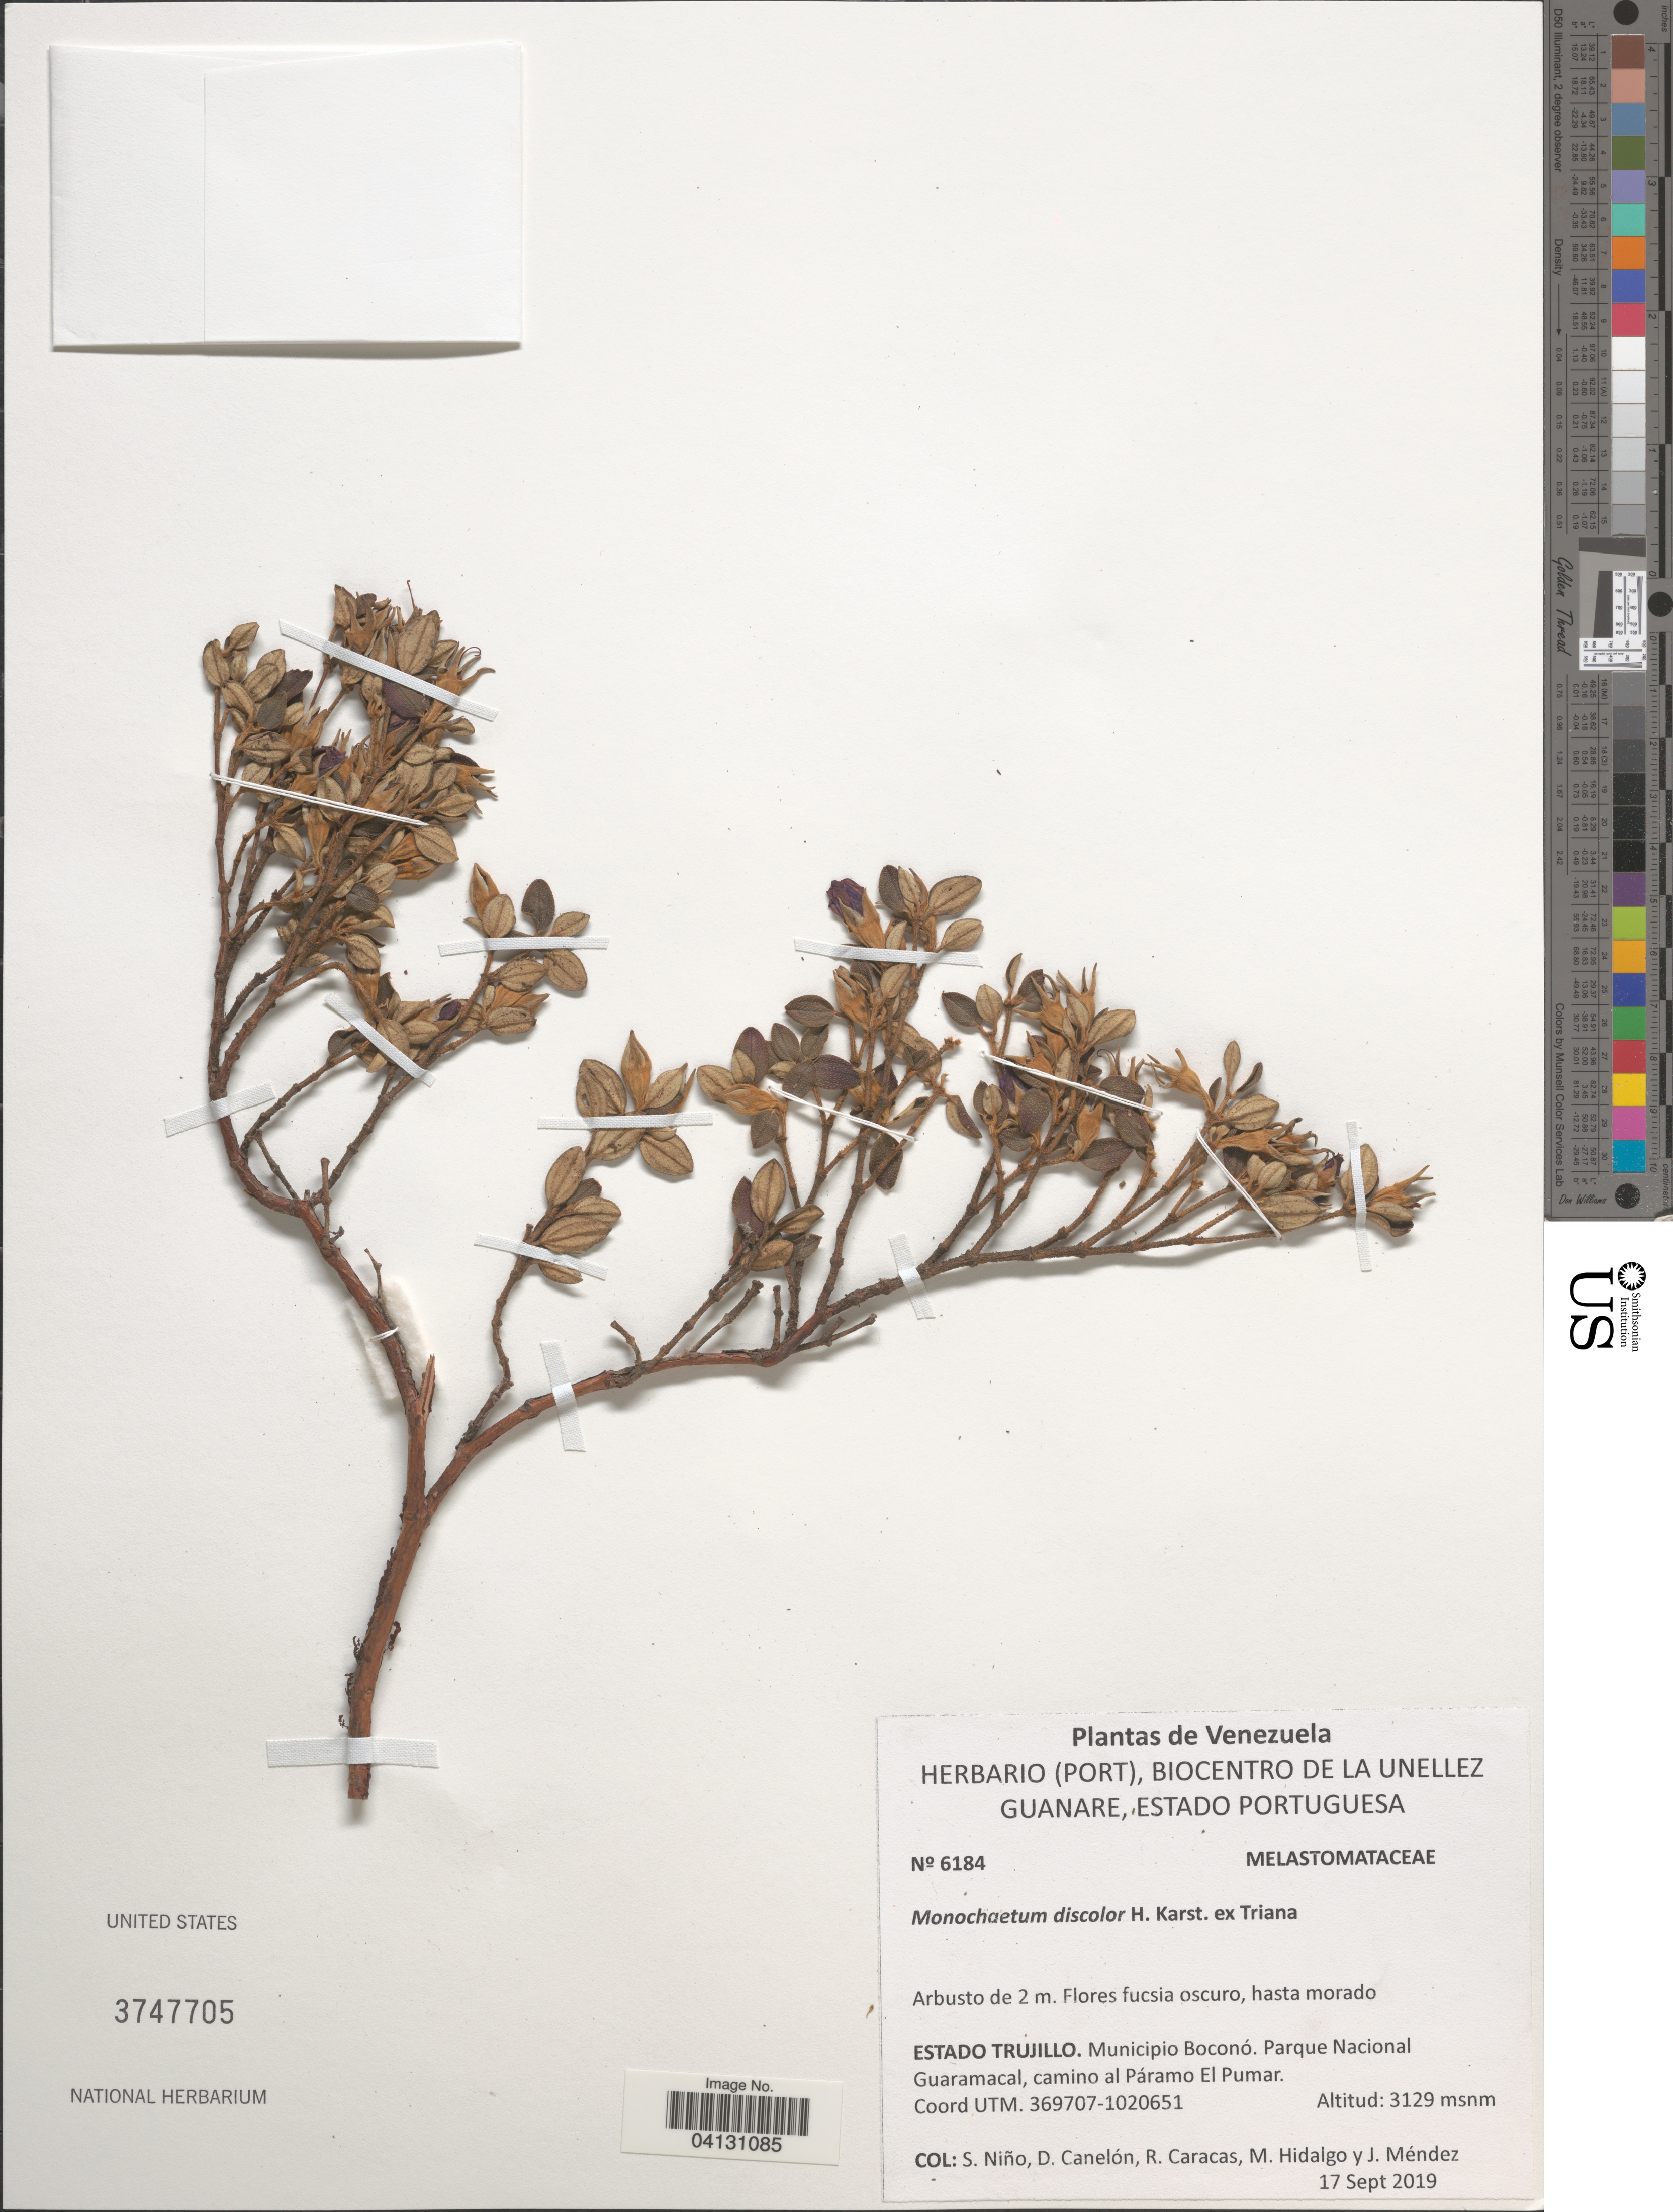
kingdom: Plantae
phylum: Tracheophyta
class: Magnoliopsida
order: Myrtales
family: Melastomataceae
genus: Monochaetum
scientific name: Monochaetum discolor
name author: (Triana) H. Karst.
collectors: S. M. Niño, D. Canelón, R. Caracas, M. Hidalgo & J. Mendez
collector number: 6184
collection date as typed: Transcribed d/m/y: 17/9/2019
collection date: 2019-09-17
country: Venezuela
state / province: Trujillo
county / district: Boconó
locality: Parque Nacional Guaramacal, camino al Páramo El Pumar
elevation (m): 3129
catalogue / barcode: US 3747705